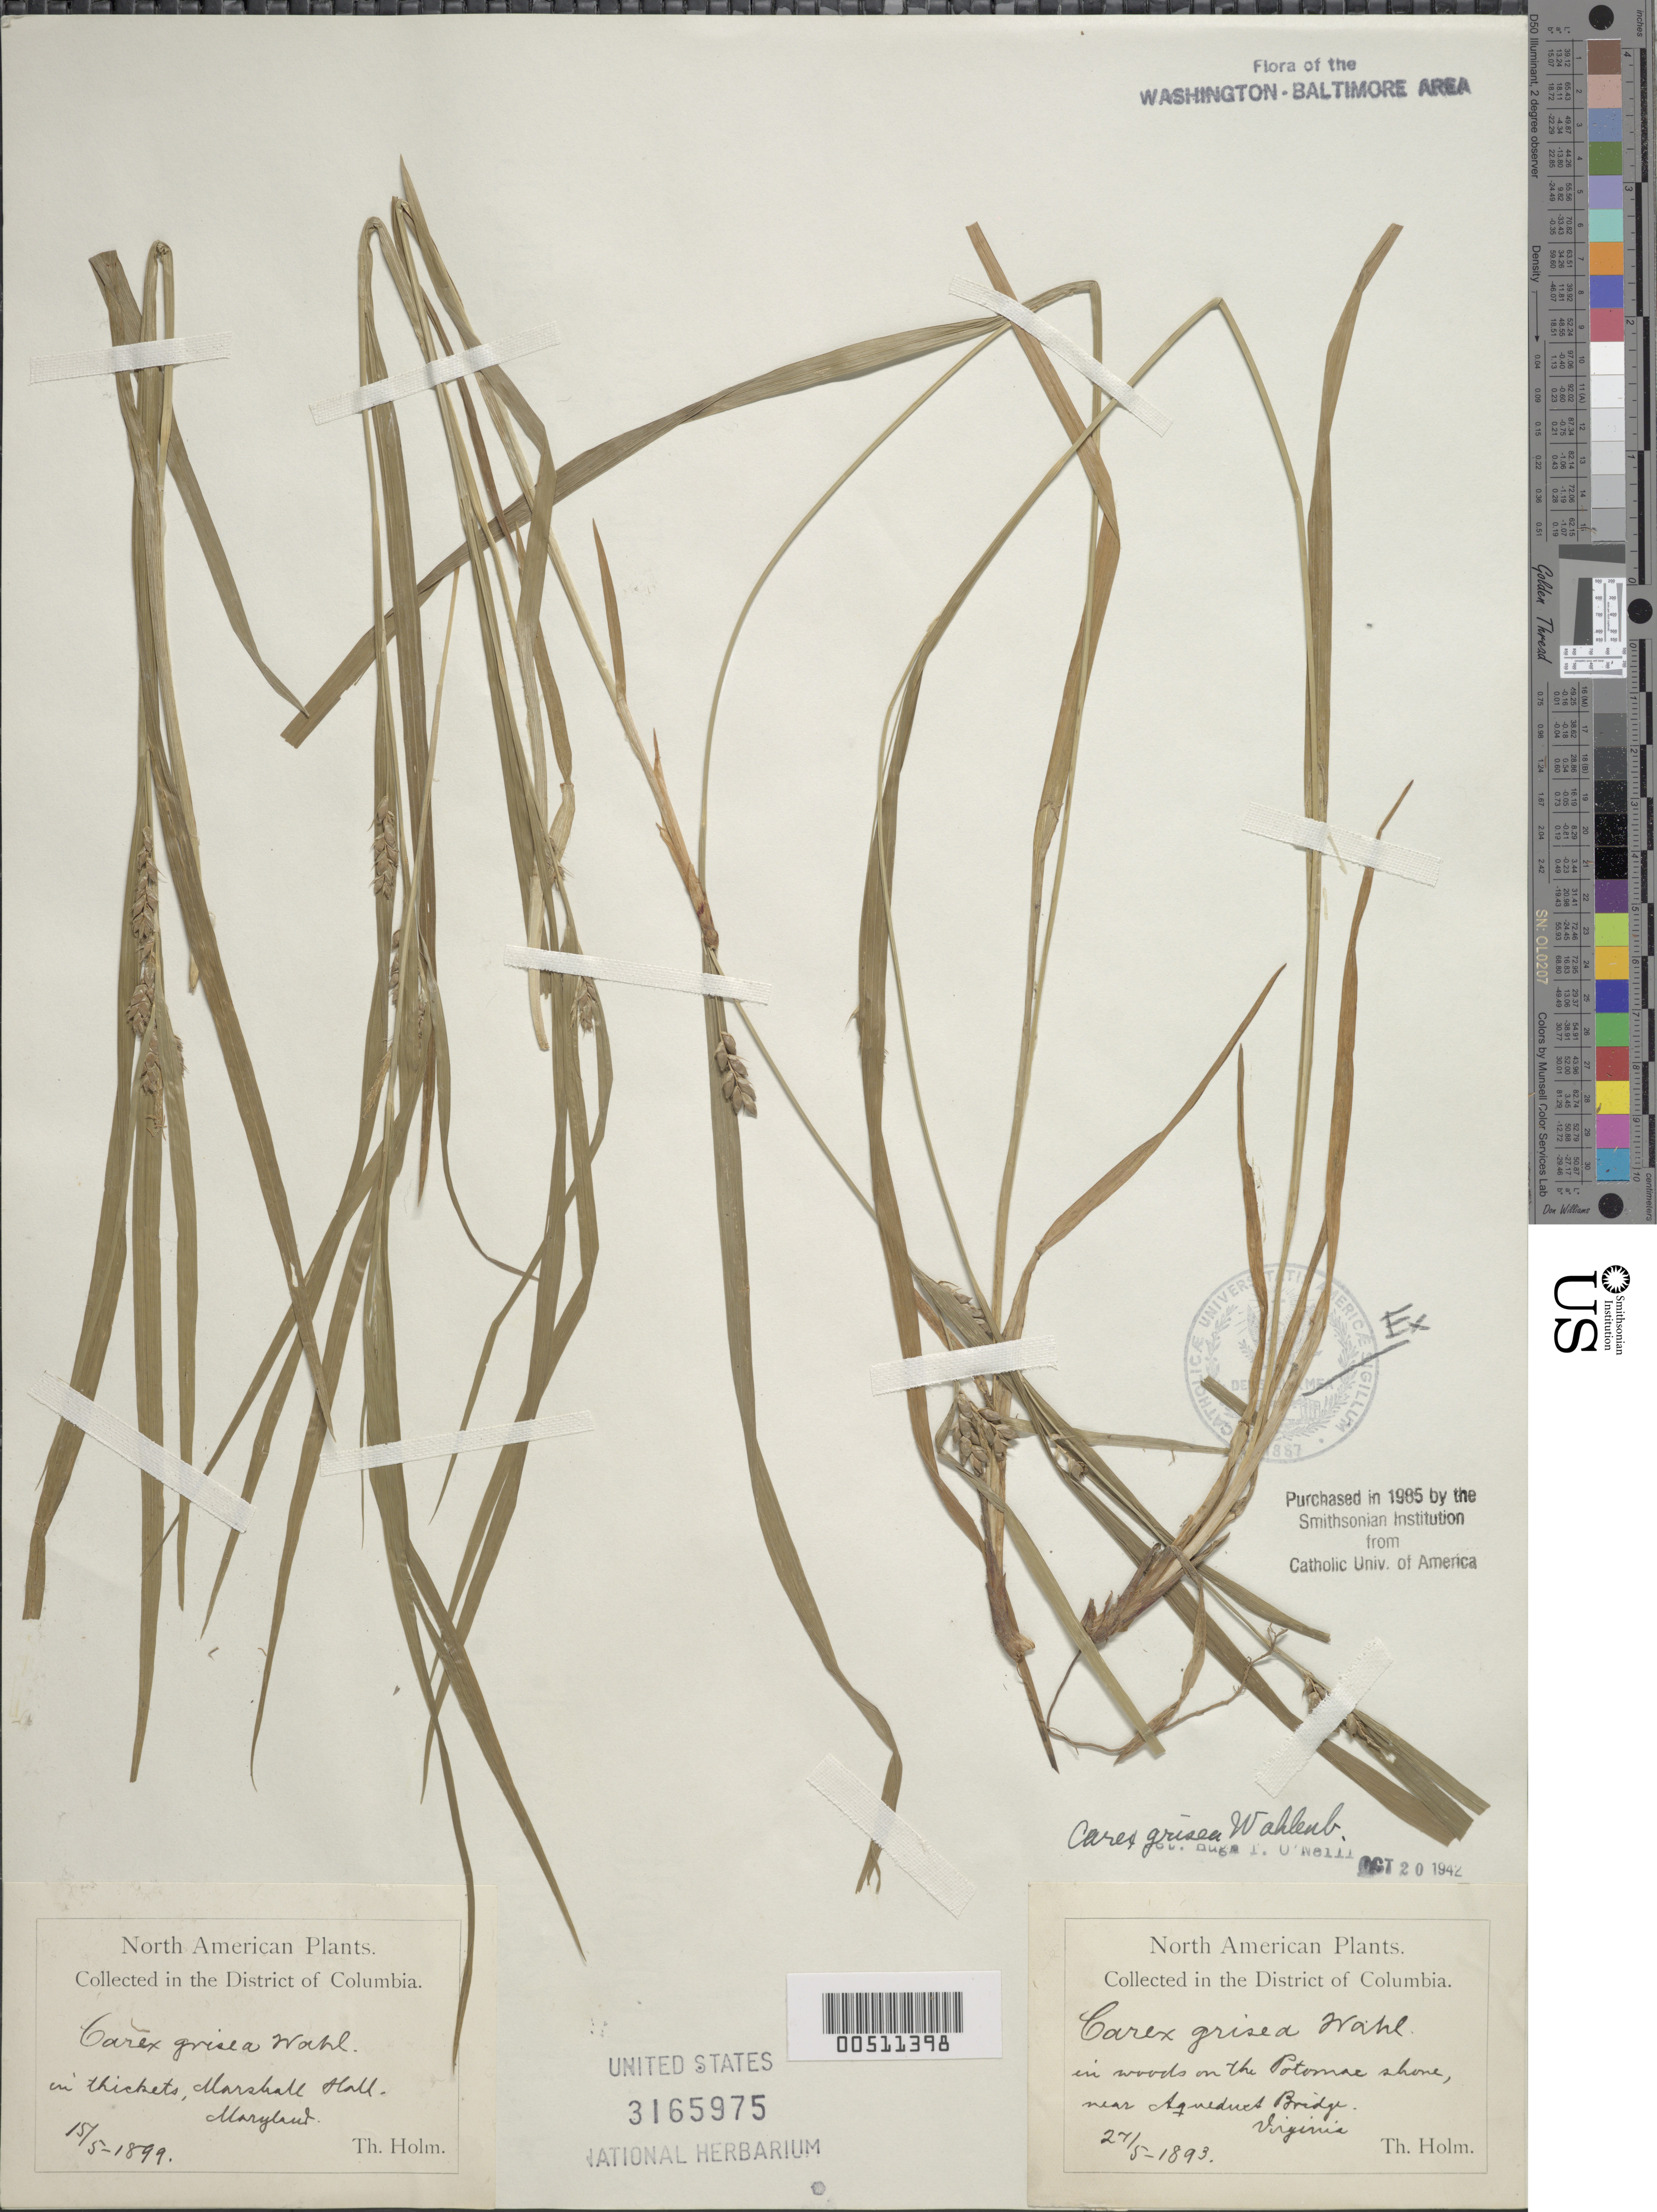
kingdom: Plantae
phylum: Tracheophyta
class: Liliopsida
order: Poales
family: Cyperaceae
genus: Carex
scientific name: Carex grisea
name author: Wahlenb.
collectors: T. Holm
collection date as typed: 27 May 1893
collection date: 1893-05-27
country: United States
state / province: Virginia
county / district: Fairfax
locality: Aqueduct Bridge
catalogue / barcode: US 3165975